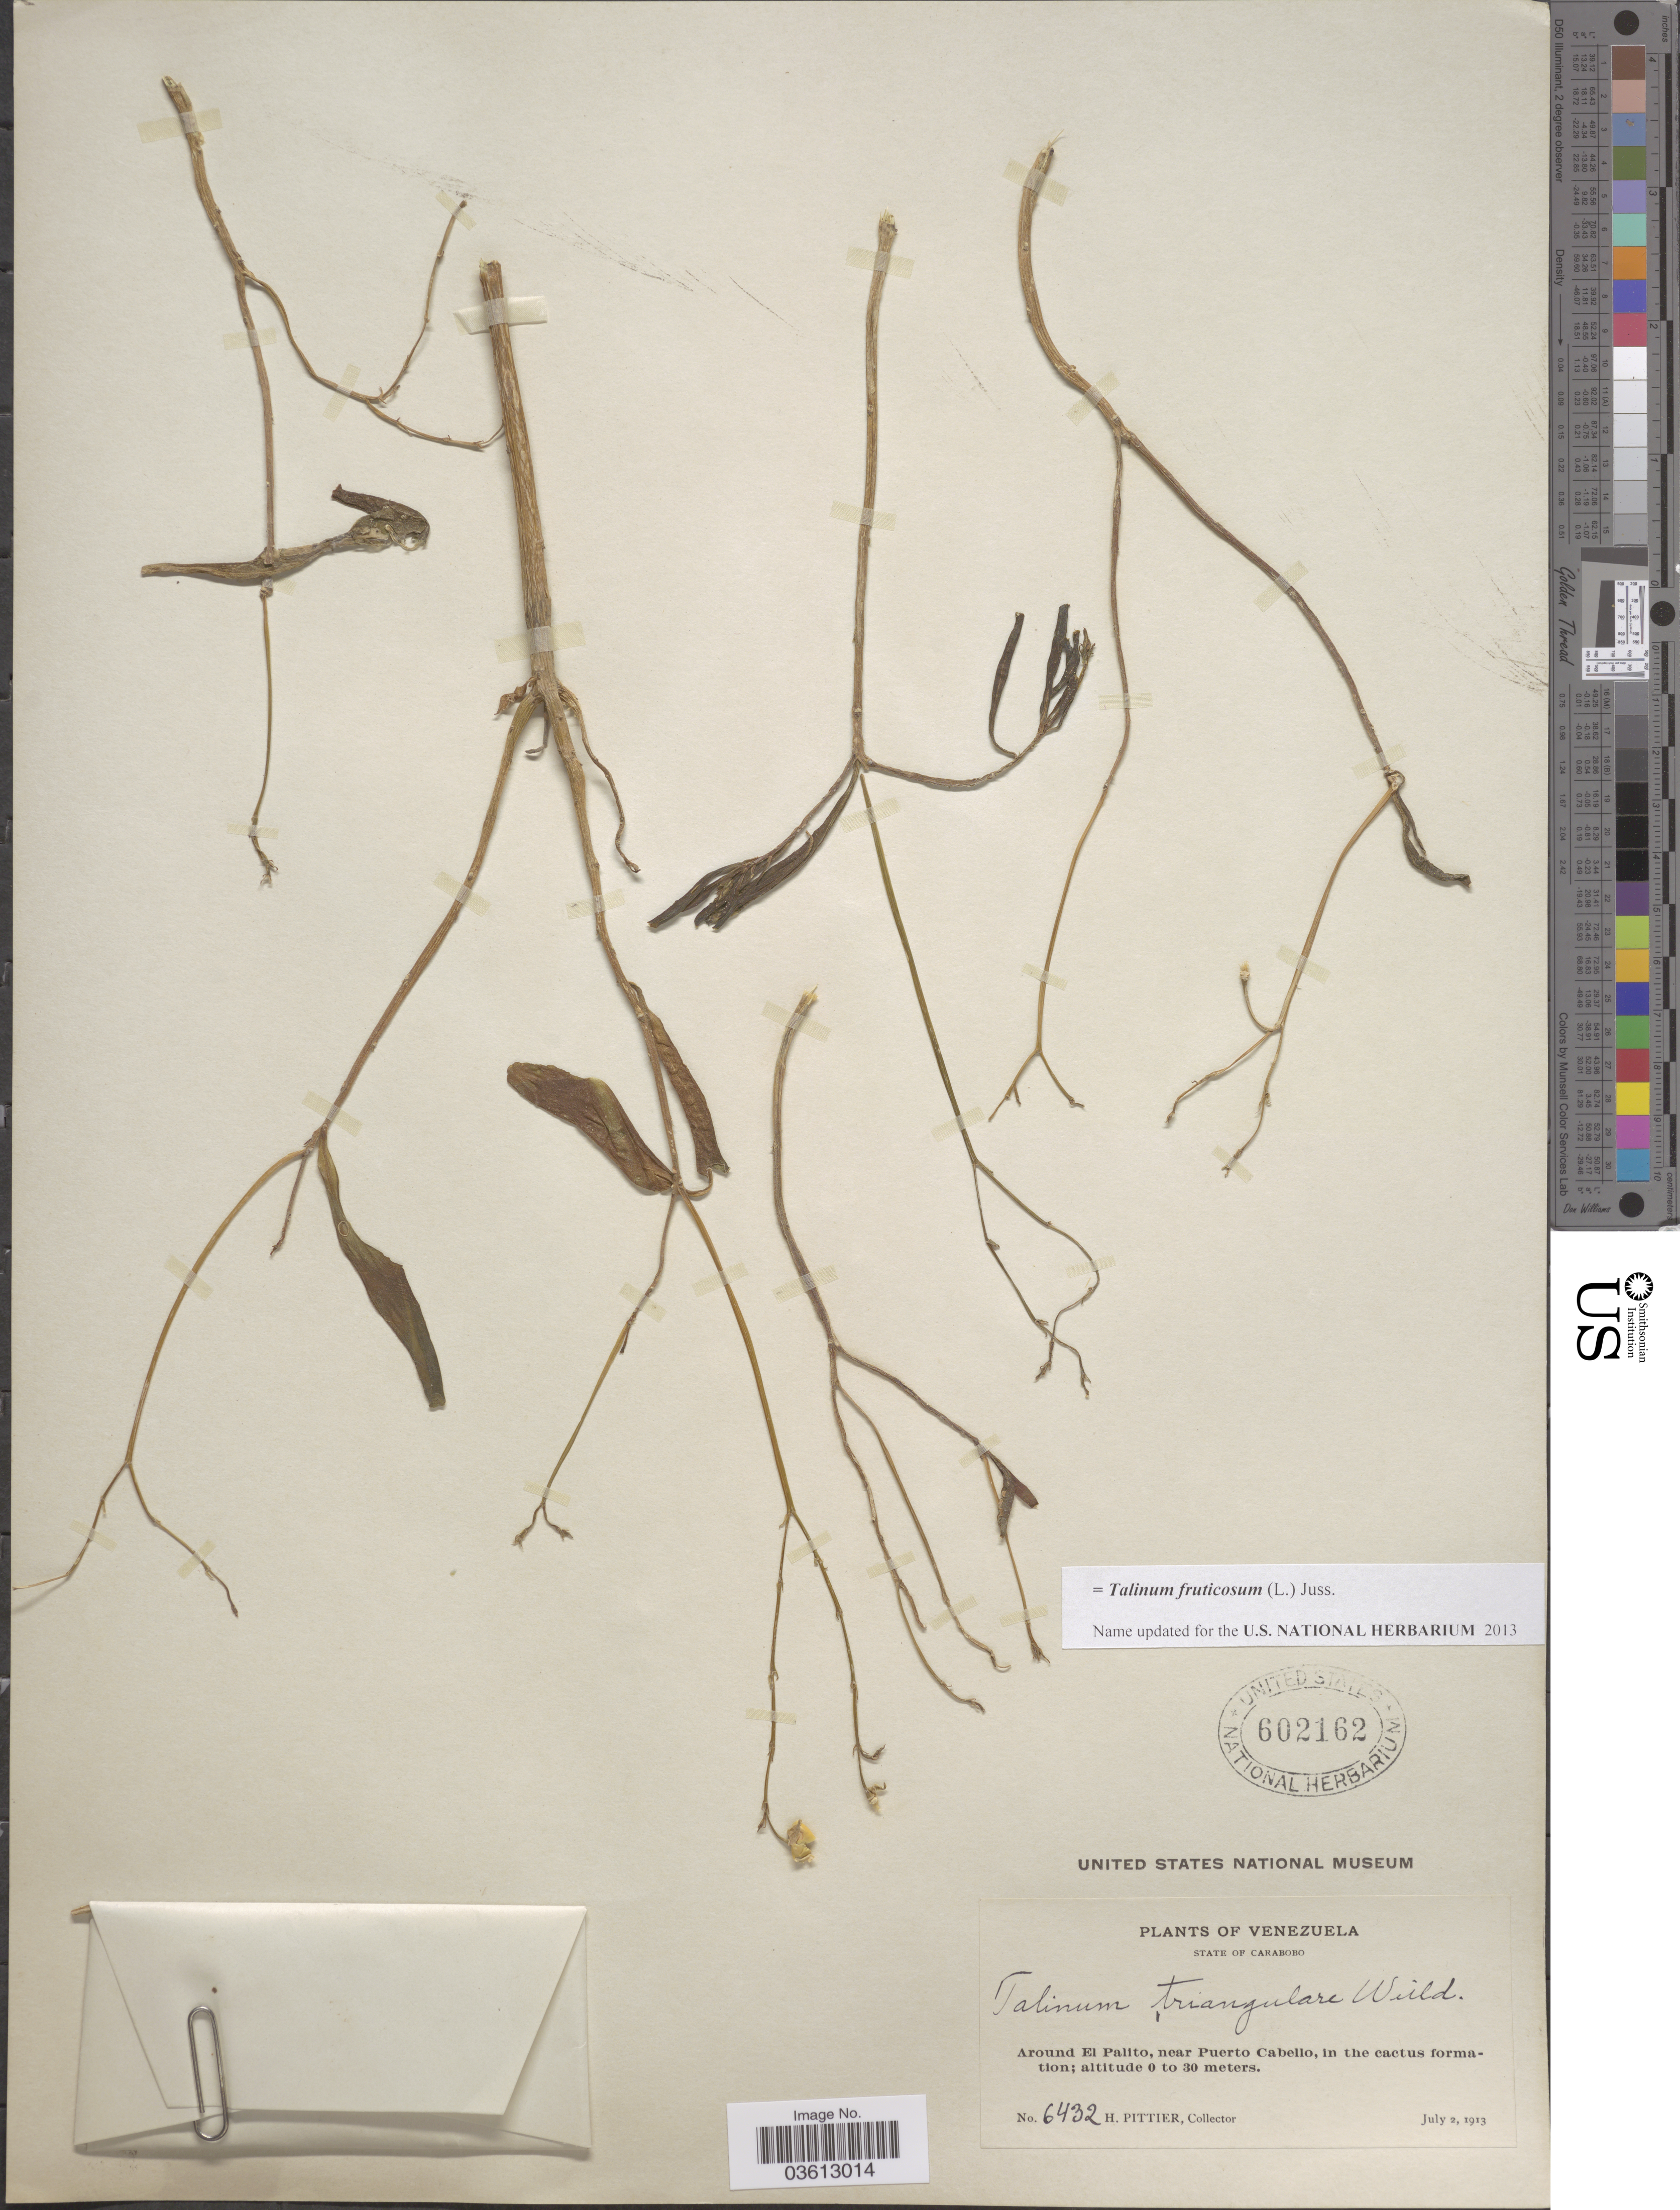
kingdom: Plantae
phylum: Tracheophyta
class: Magnoliopsida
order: Caryophyllales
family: Talinaceae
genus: Talinum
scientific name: Talinum fruticosum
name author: (L.) Juss.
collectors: H. F. Pittier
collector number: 6432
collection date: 1913-07-02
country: Venezuela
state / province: Carabobo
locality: Around El Palito, near Puerto Cabello.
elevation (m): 0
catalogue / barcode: US 602162